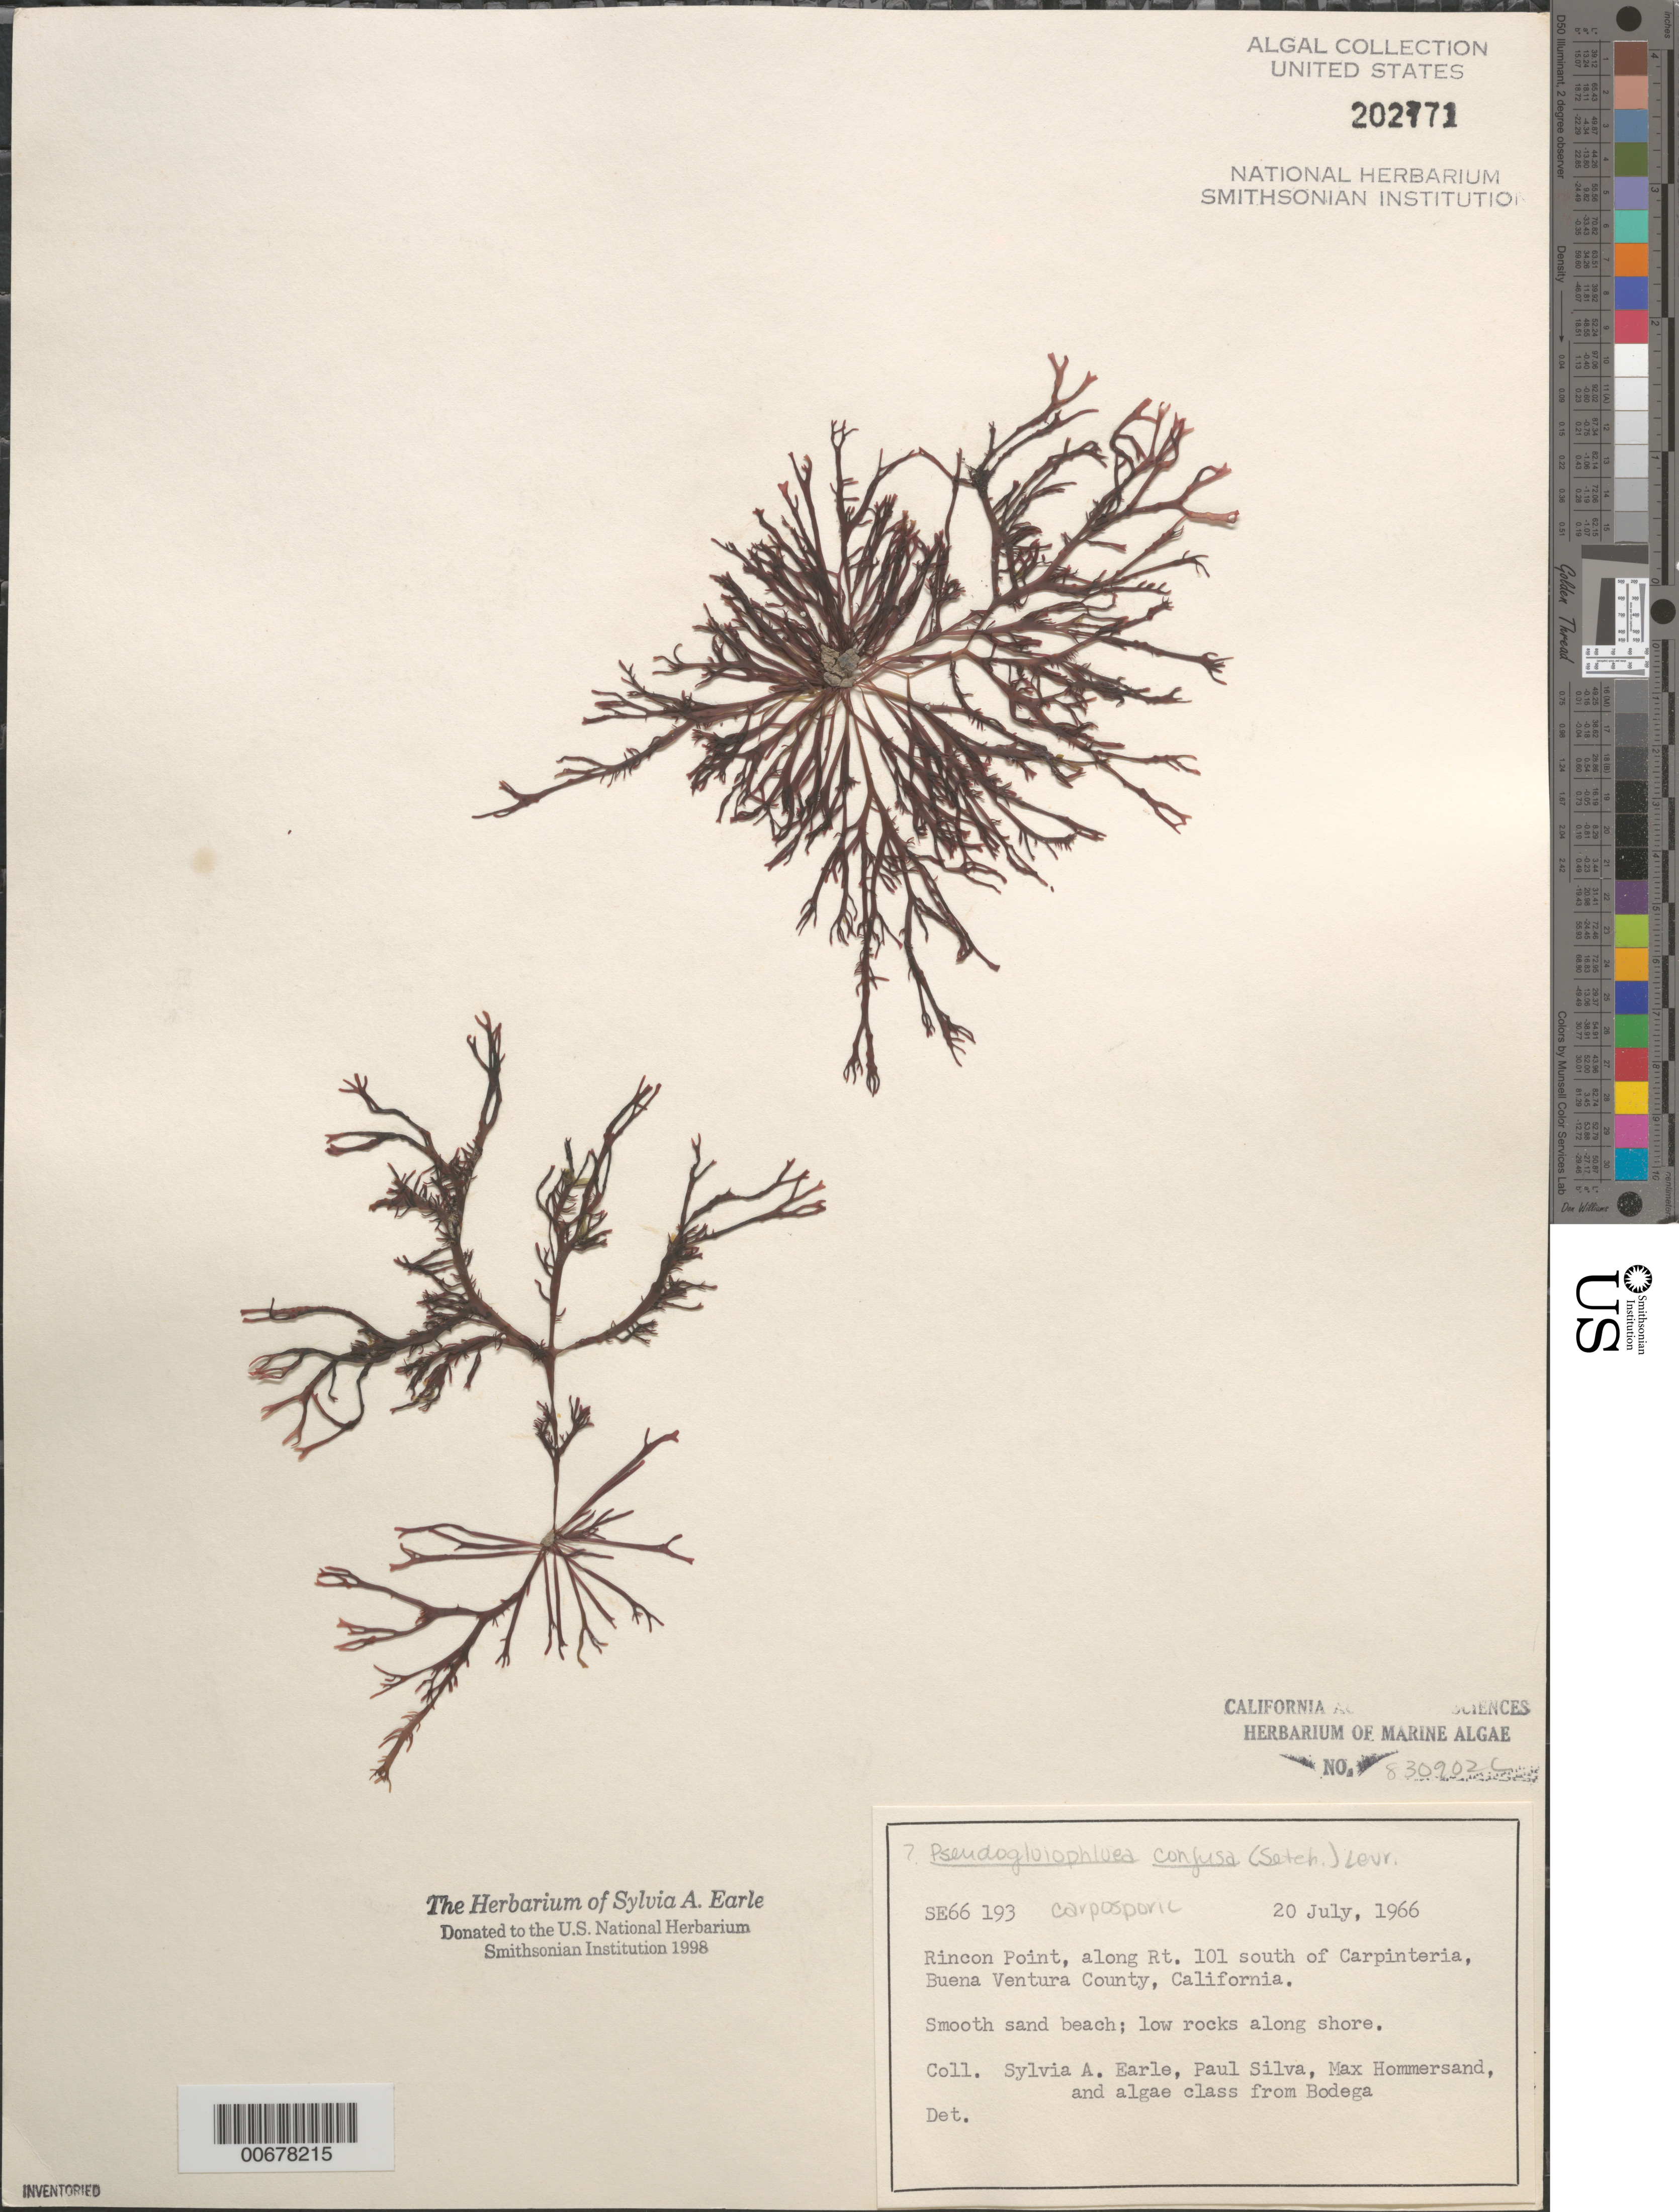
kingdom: Plantae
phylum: Rhodophyta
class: Florideophyceae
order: Nemaliales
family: Scinaiaceae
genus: Scinaia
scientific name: Scinaia confusa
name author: (Setch.) Huisman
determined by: Algae name updating Project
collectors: S. A. Earle, P. C. Silva, M. H. Hommersand & Bodega Algae Class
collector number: SE 66193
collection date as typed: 20 Jul 1966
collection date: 1966-07-20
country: United States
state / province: California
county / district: Ventura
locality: Rincon Point, Route 101 south of Carpinteria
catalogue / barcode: US 202771